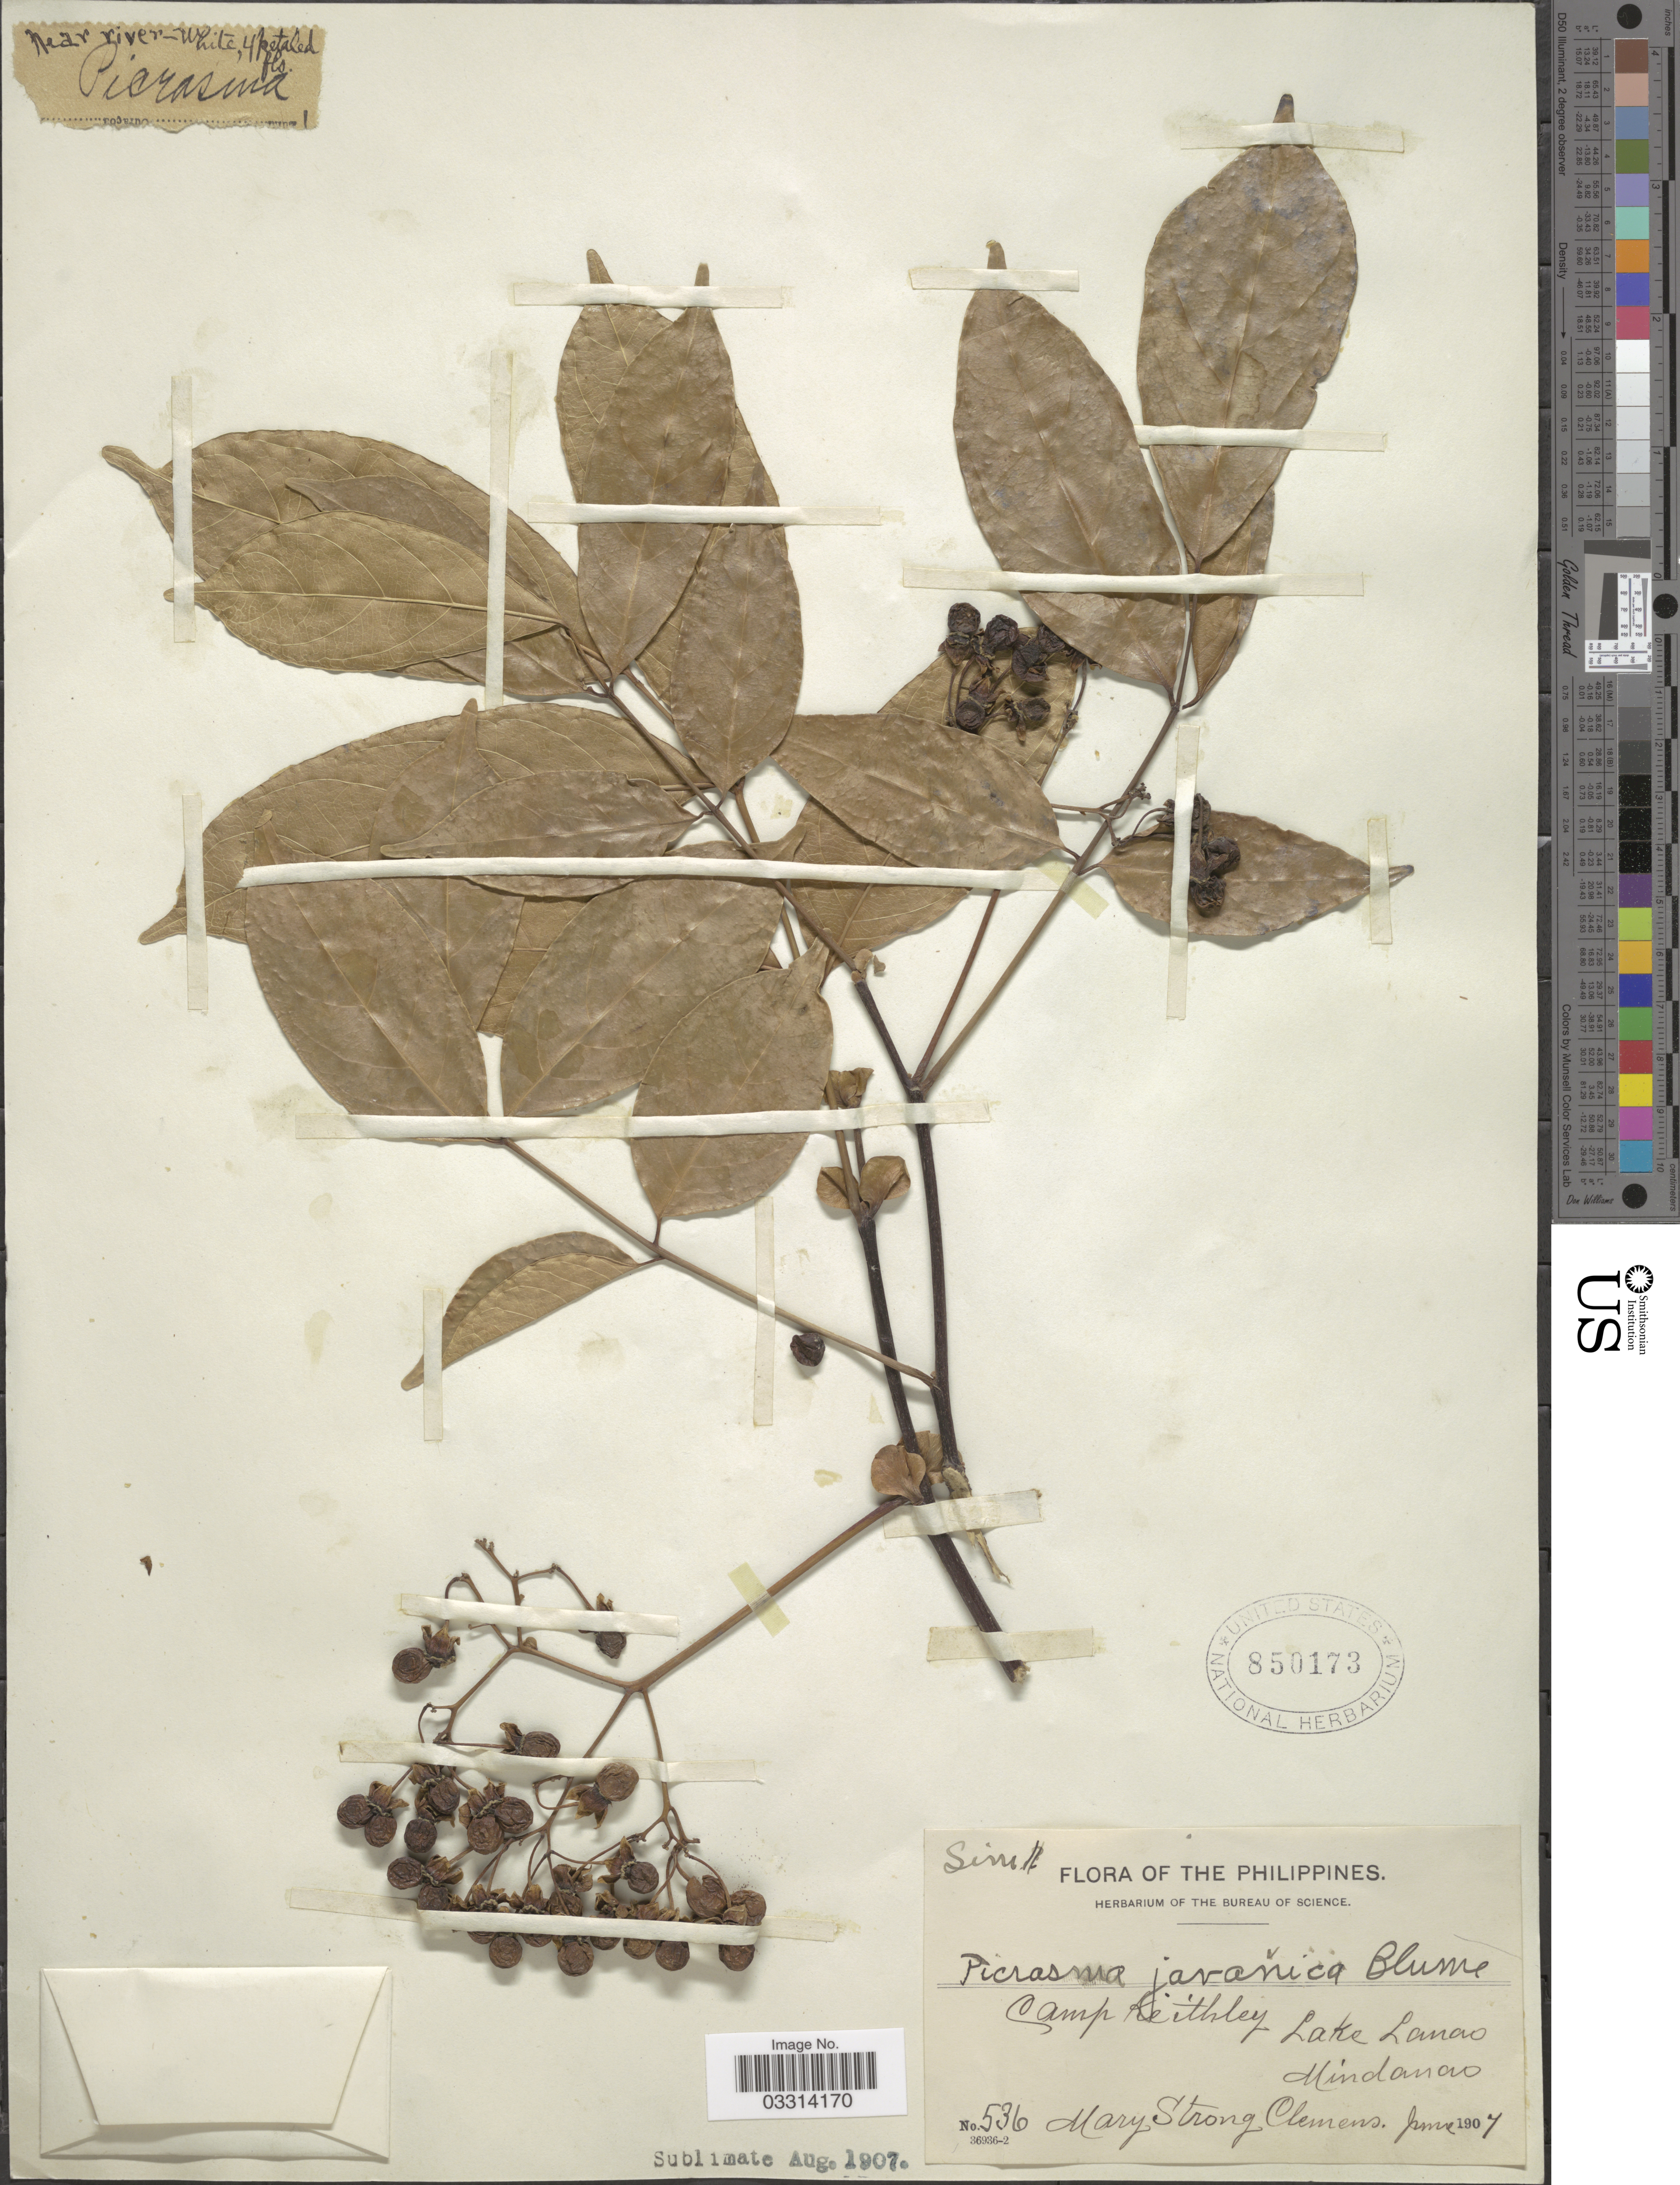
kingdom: Plantae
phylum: Tracheophyta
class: Magnoliopsida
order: Sapindales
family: Simaroubaceae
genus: Picrasma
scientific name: Picrasma javanica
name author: Blume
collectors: M. S. Clemens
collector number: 536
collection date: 1907-06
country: Philippines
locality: Camp Keithley, Lake Lanao, Mindanao.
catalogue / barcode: US 850173